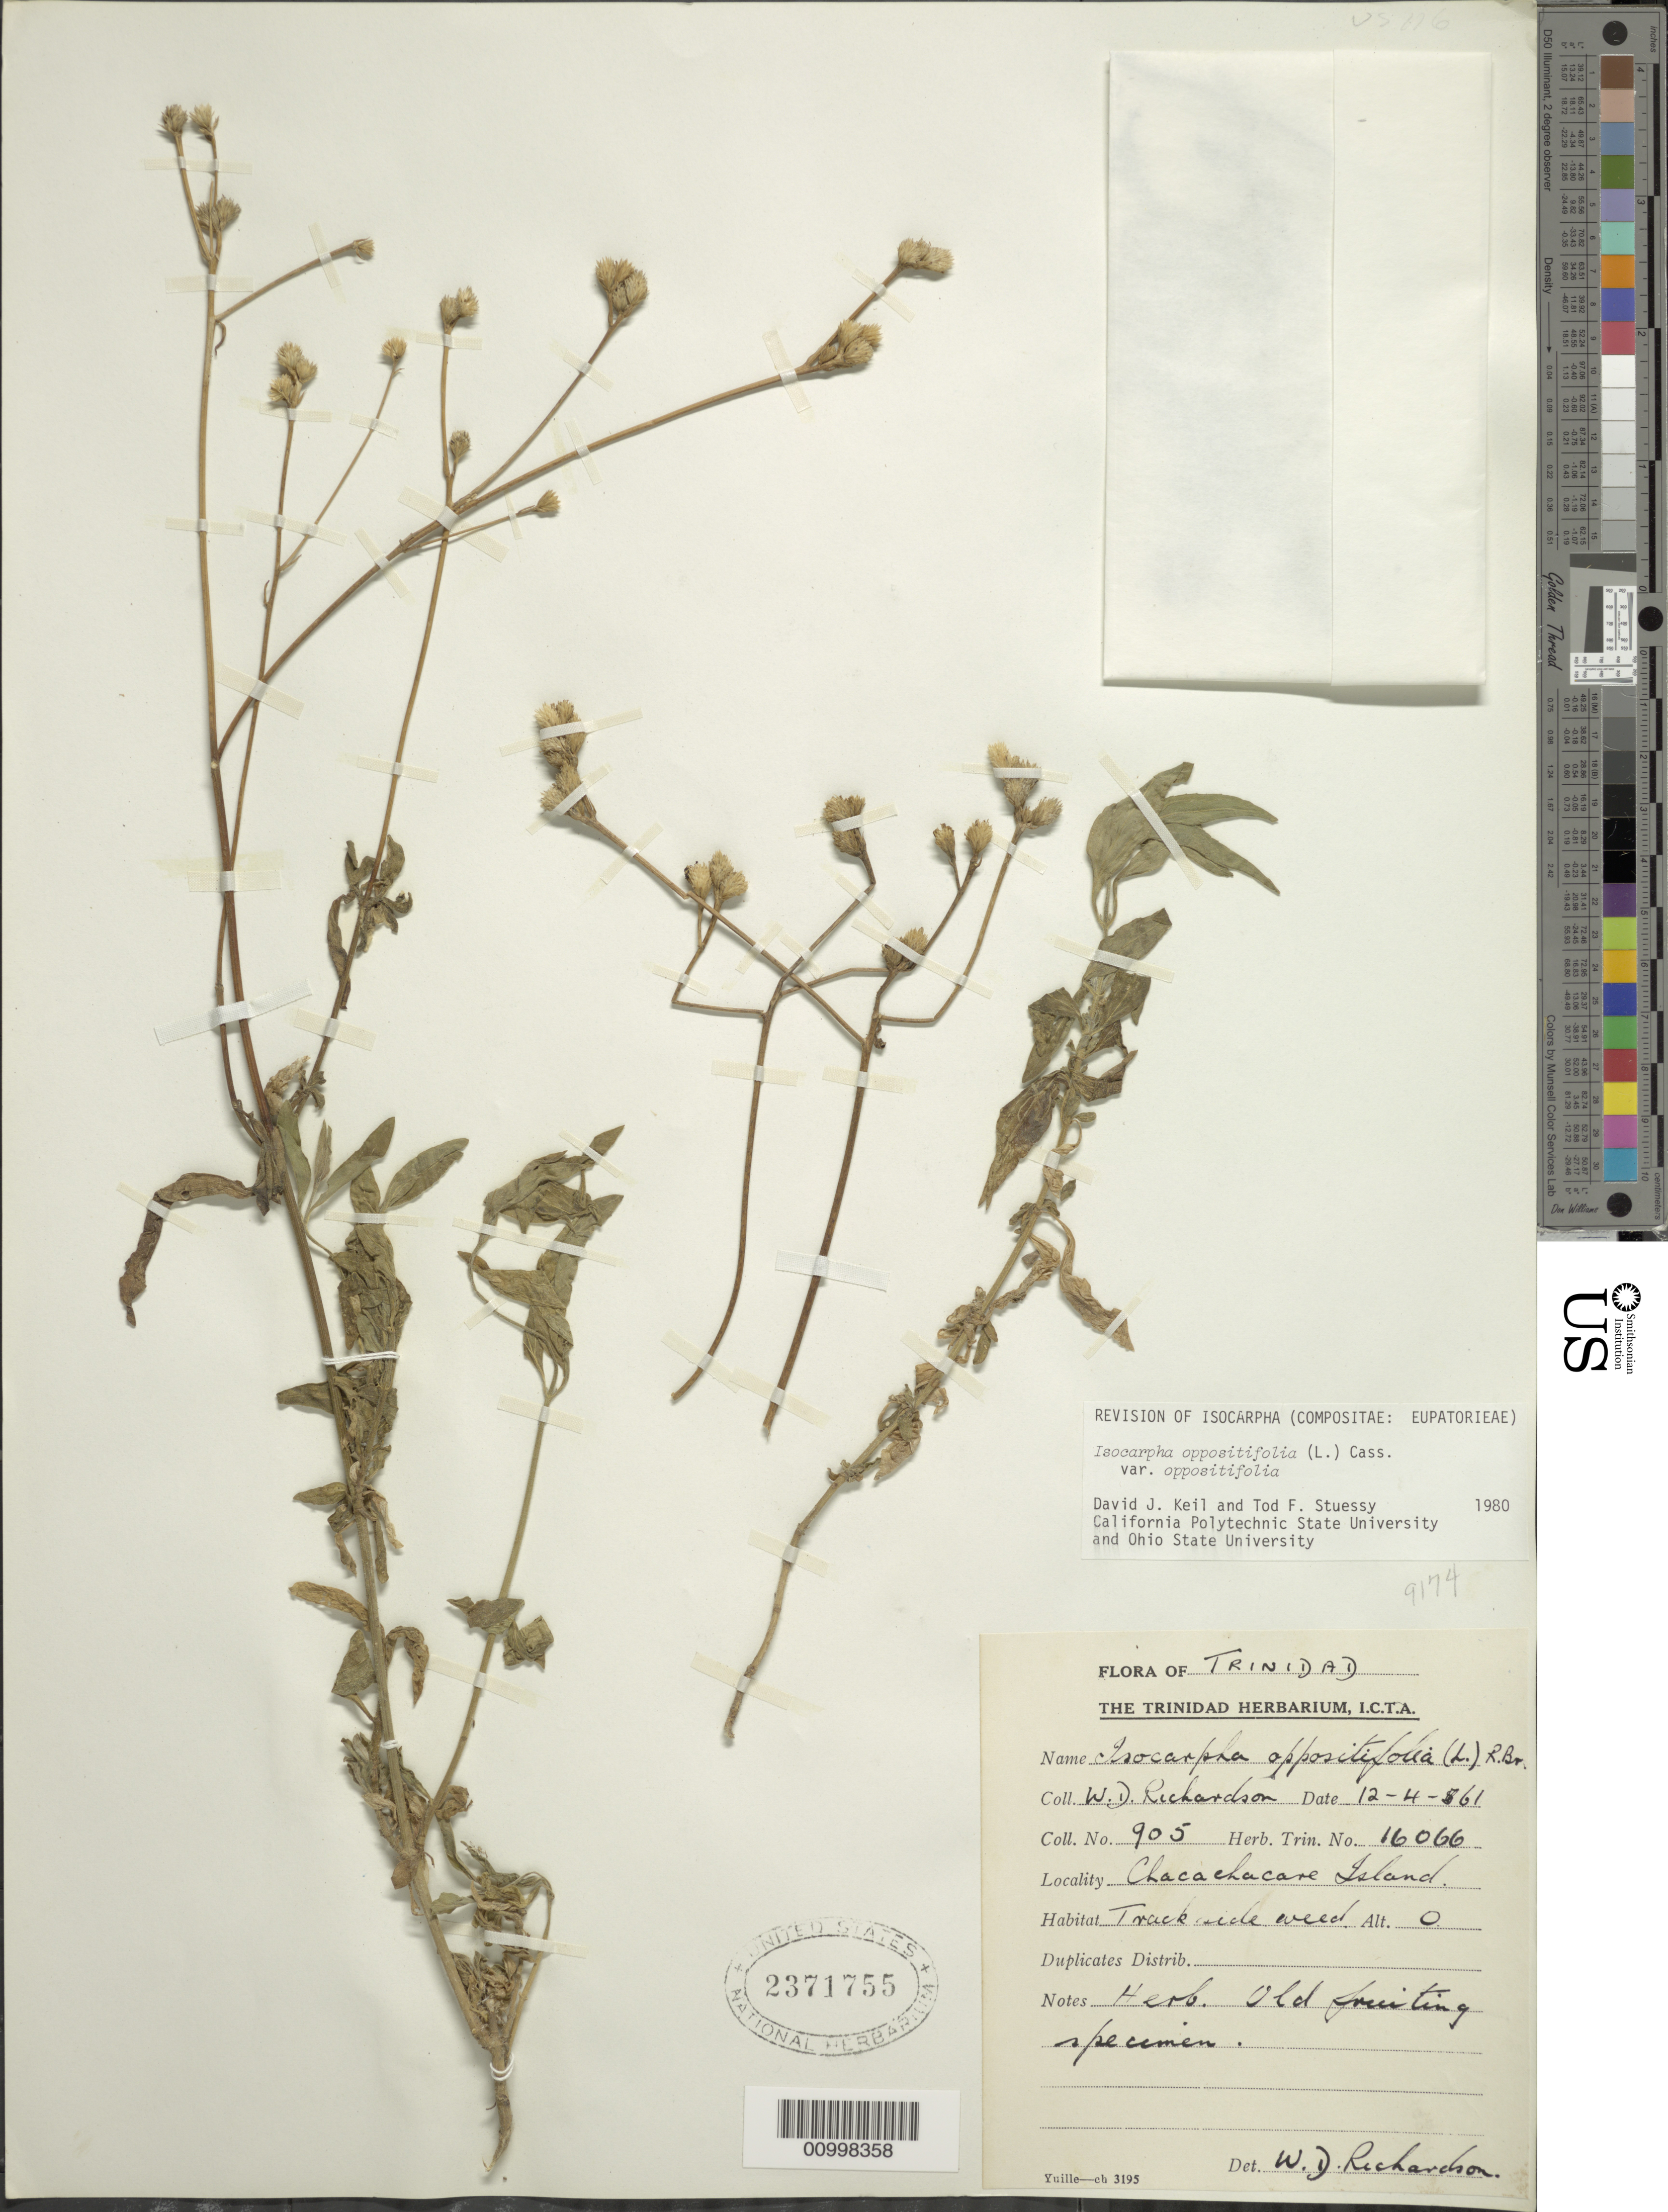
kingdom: Plantae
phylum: Tracheophyta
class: Magnoliopsida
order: Asterales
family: Asteraceae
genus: Isocarpha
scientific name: Isocarpha oppositifolia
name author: (L.) Cass.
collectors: W. D. Richardson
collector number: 905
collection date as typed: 04 Dec 1961 or 12 Apr 1961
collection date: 1961-04-12 or 1961-12-04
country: Trinidad and Tobago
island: Chacachacare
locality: Chacachacare Island, trackside weed.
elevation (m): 0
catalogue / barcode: US 2371755